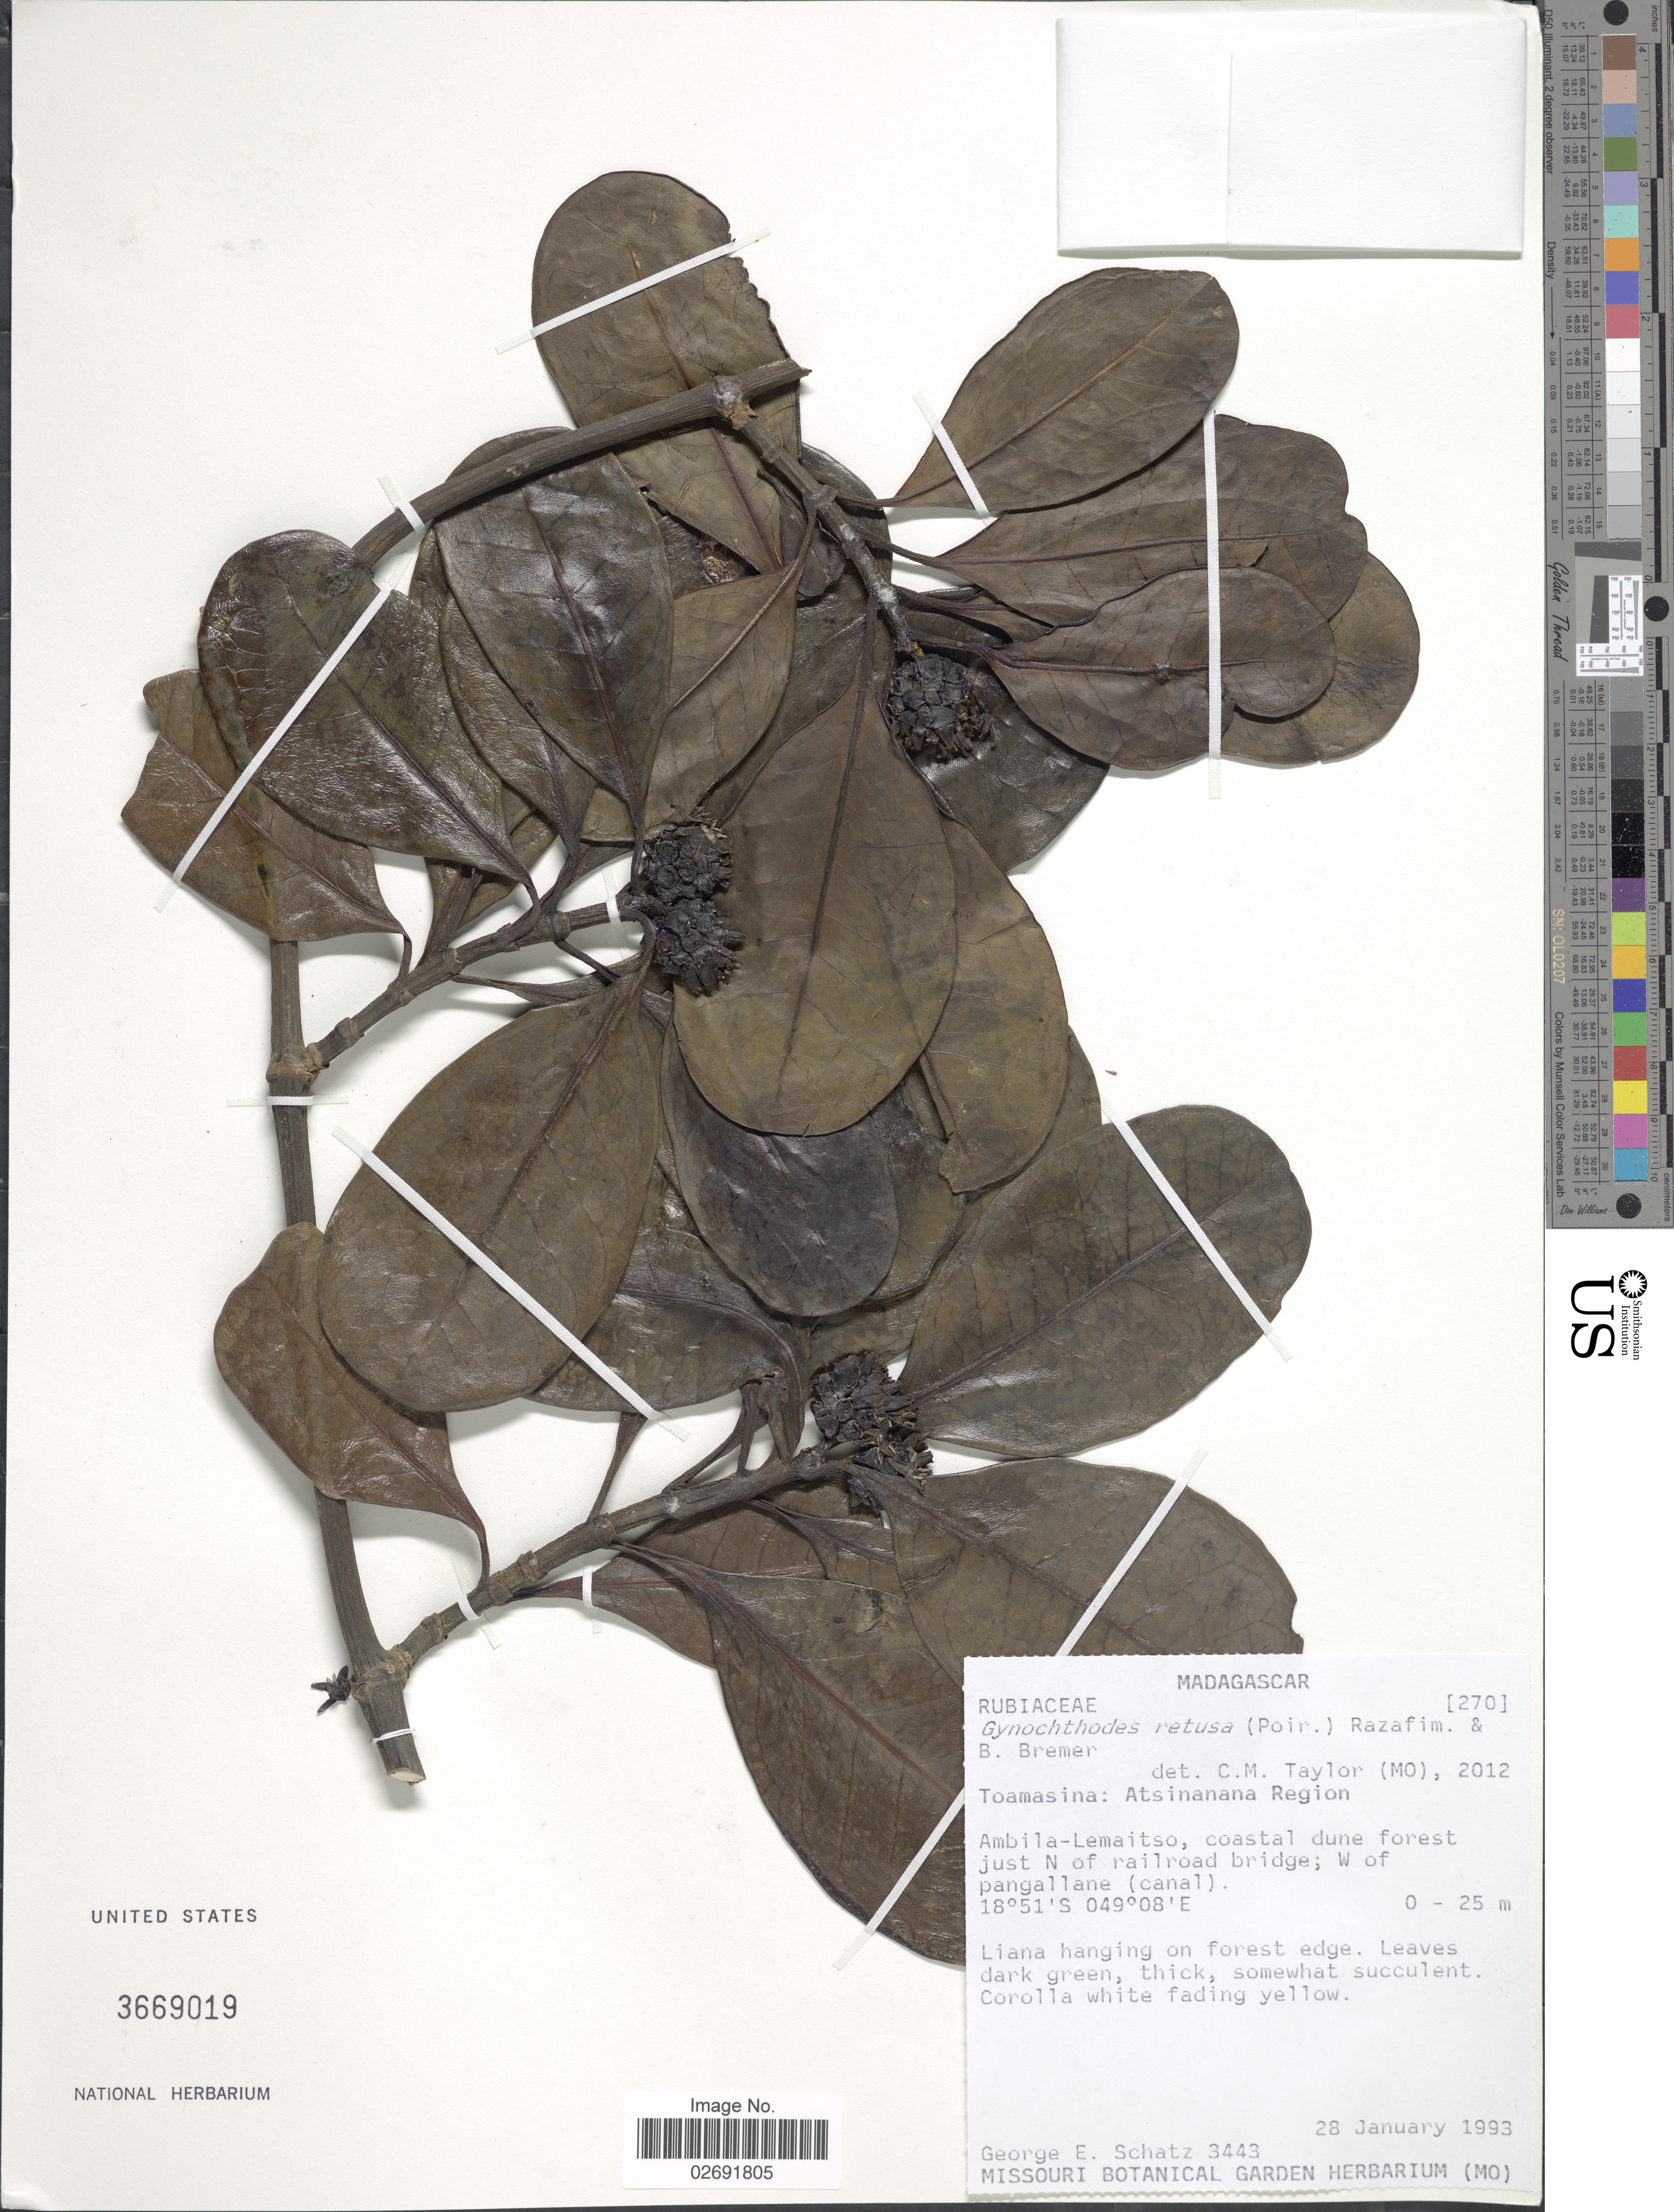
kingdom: Plantae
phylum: Tracheophyta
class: Magnoliopsida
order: Gentianales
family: Rubiaceae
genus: Gynochthodes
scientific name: Gynochthodes retusa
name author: (Poir.) Razafim. & B. Bremer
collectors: G. Schatz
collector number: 3443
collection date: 1993-01-28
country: Madagascar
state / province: Atsinanana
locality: Atsinanana Region, Ambila-Lemaitso, coastal dune forest just N of railroad bridge; W of pangallane (canal)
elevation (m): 0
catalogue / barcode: US 3669019